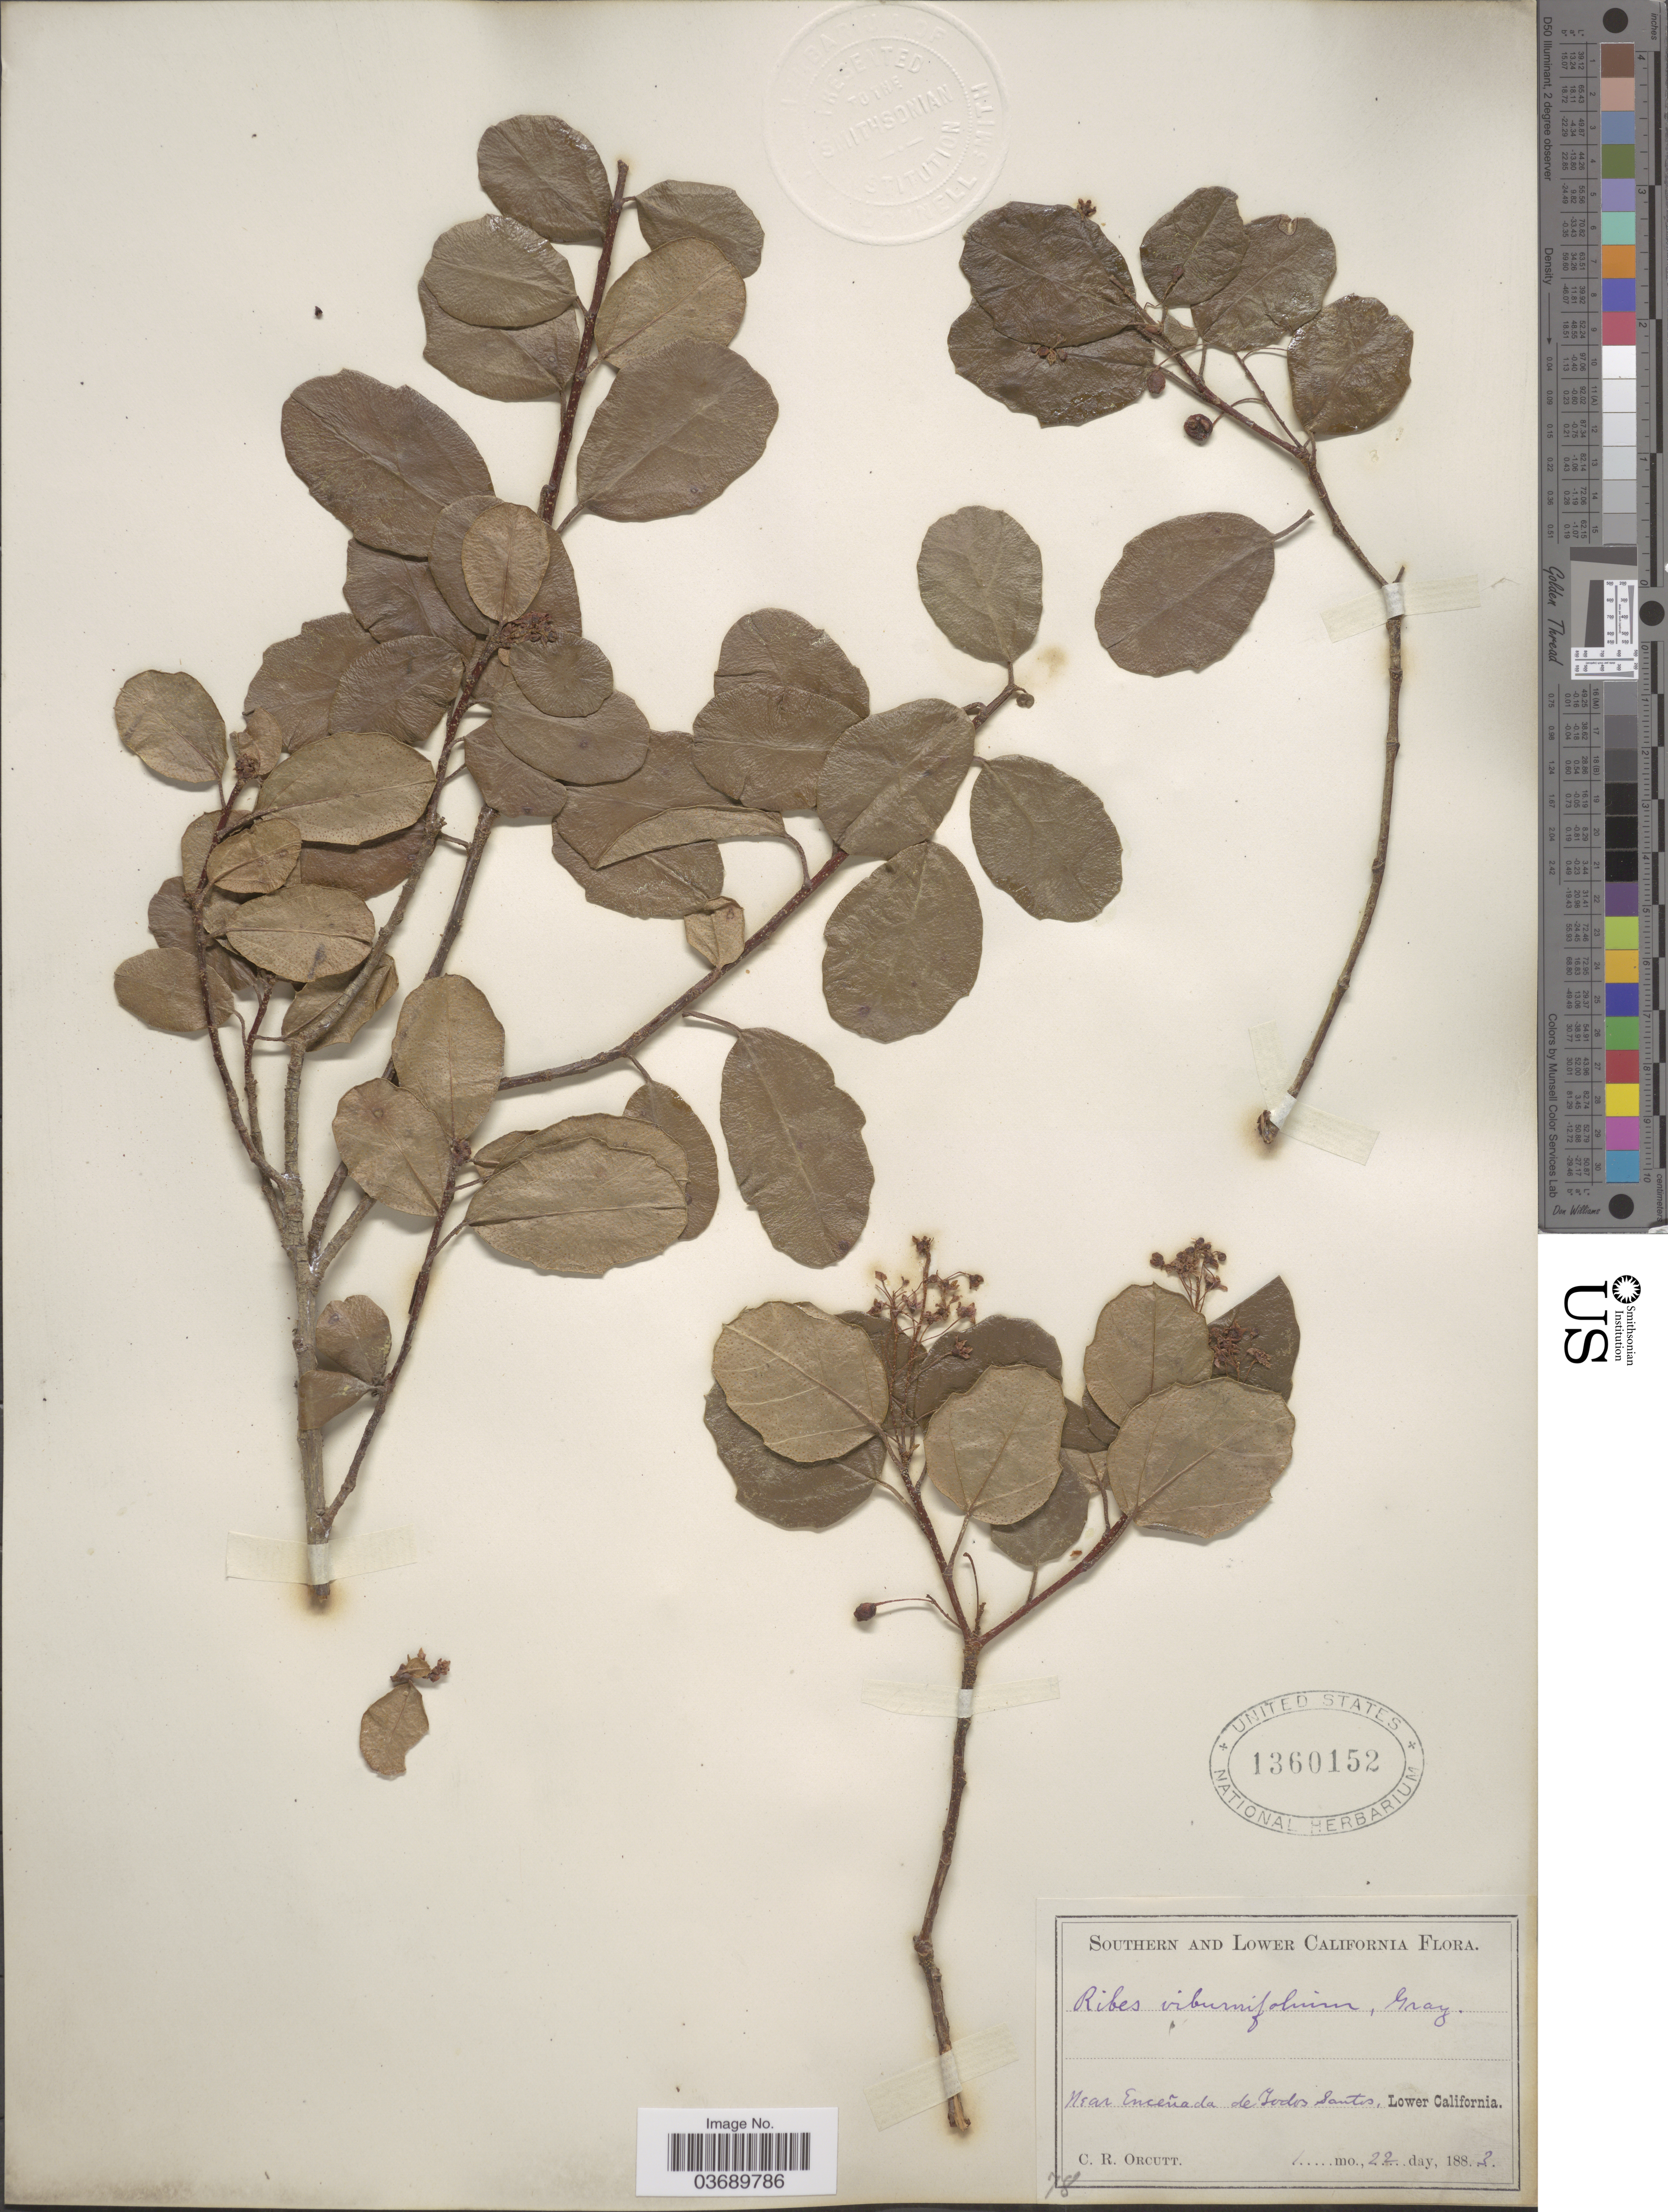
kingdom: Plantae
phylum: Tracheophyta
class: Magnoliopsida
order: Saxifragales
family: Grossulariaceae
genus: Ribes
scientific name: Ribes viburnifolium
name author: A. Gray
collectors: C. R. Orcutt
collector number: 78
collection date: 1883-01-22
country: Mexico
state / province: Baja California Sur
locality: Lower California. Near Enceñada de Todos Santos.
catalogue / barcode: US 1360152